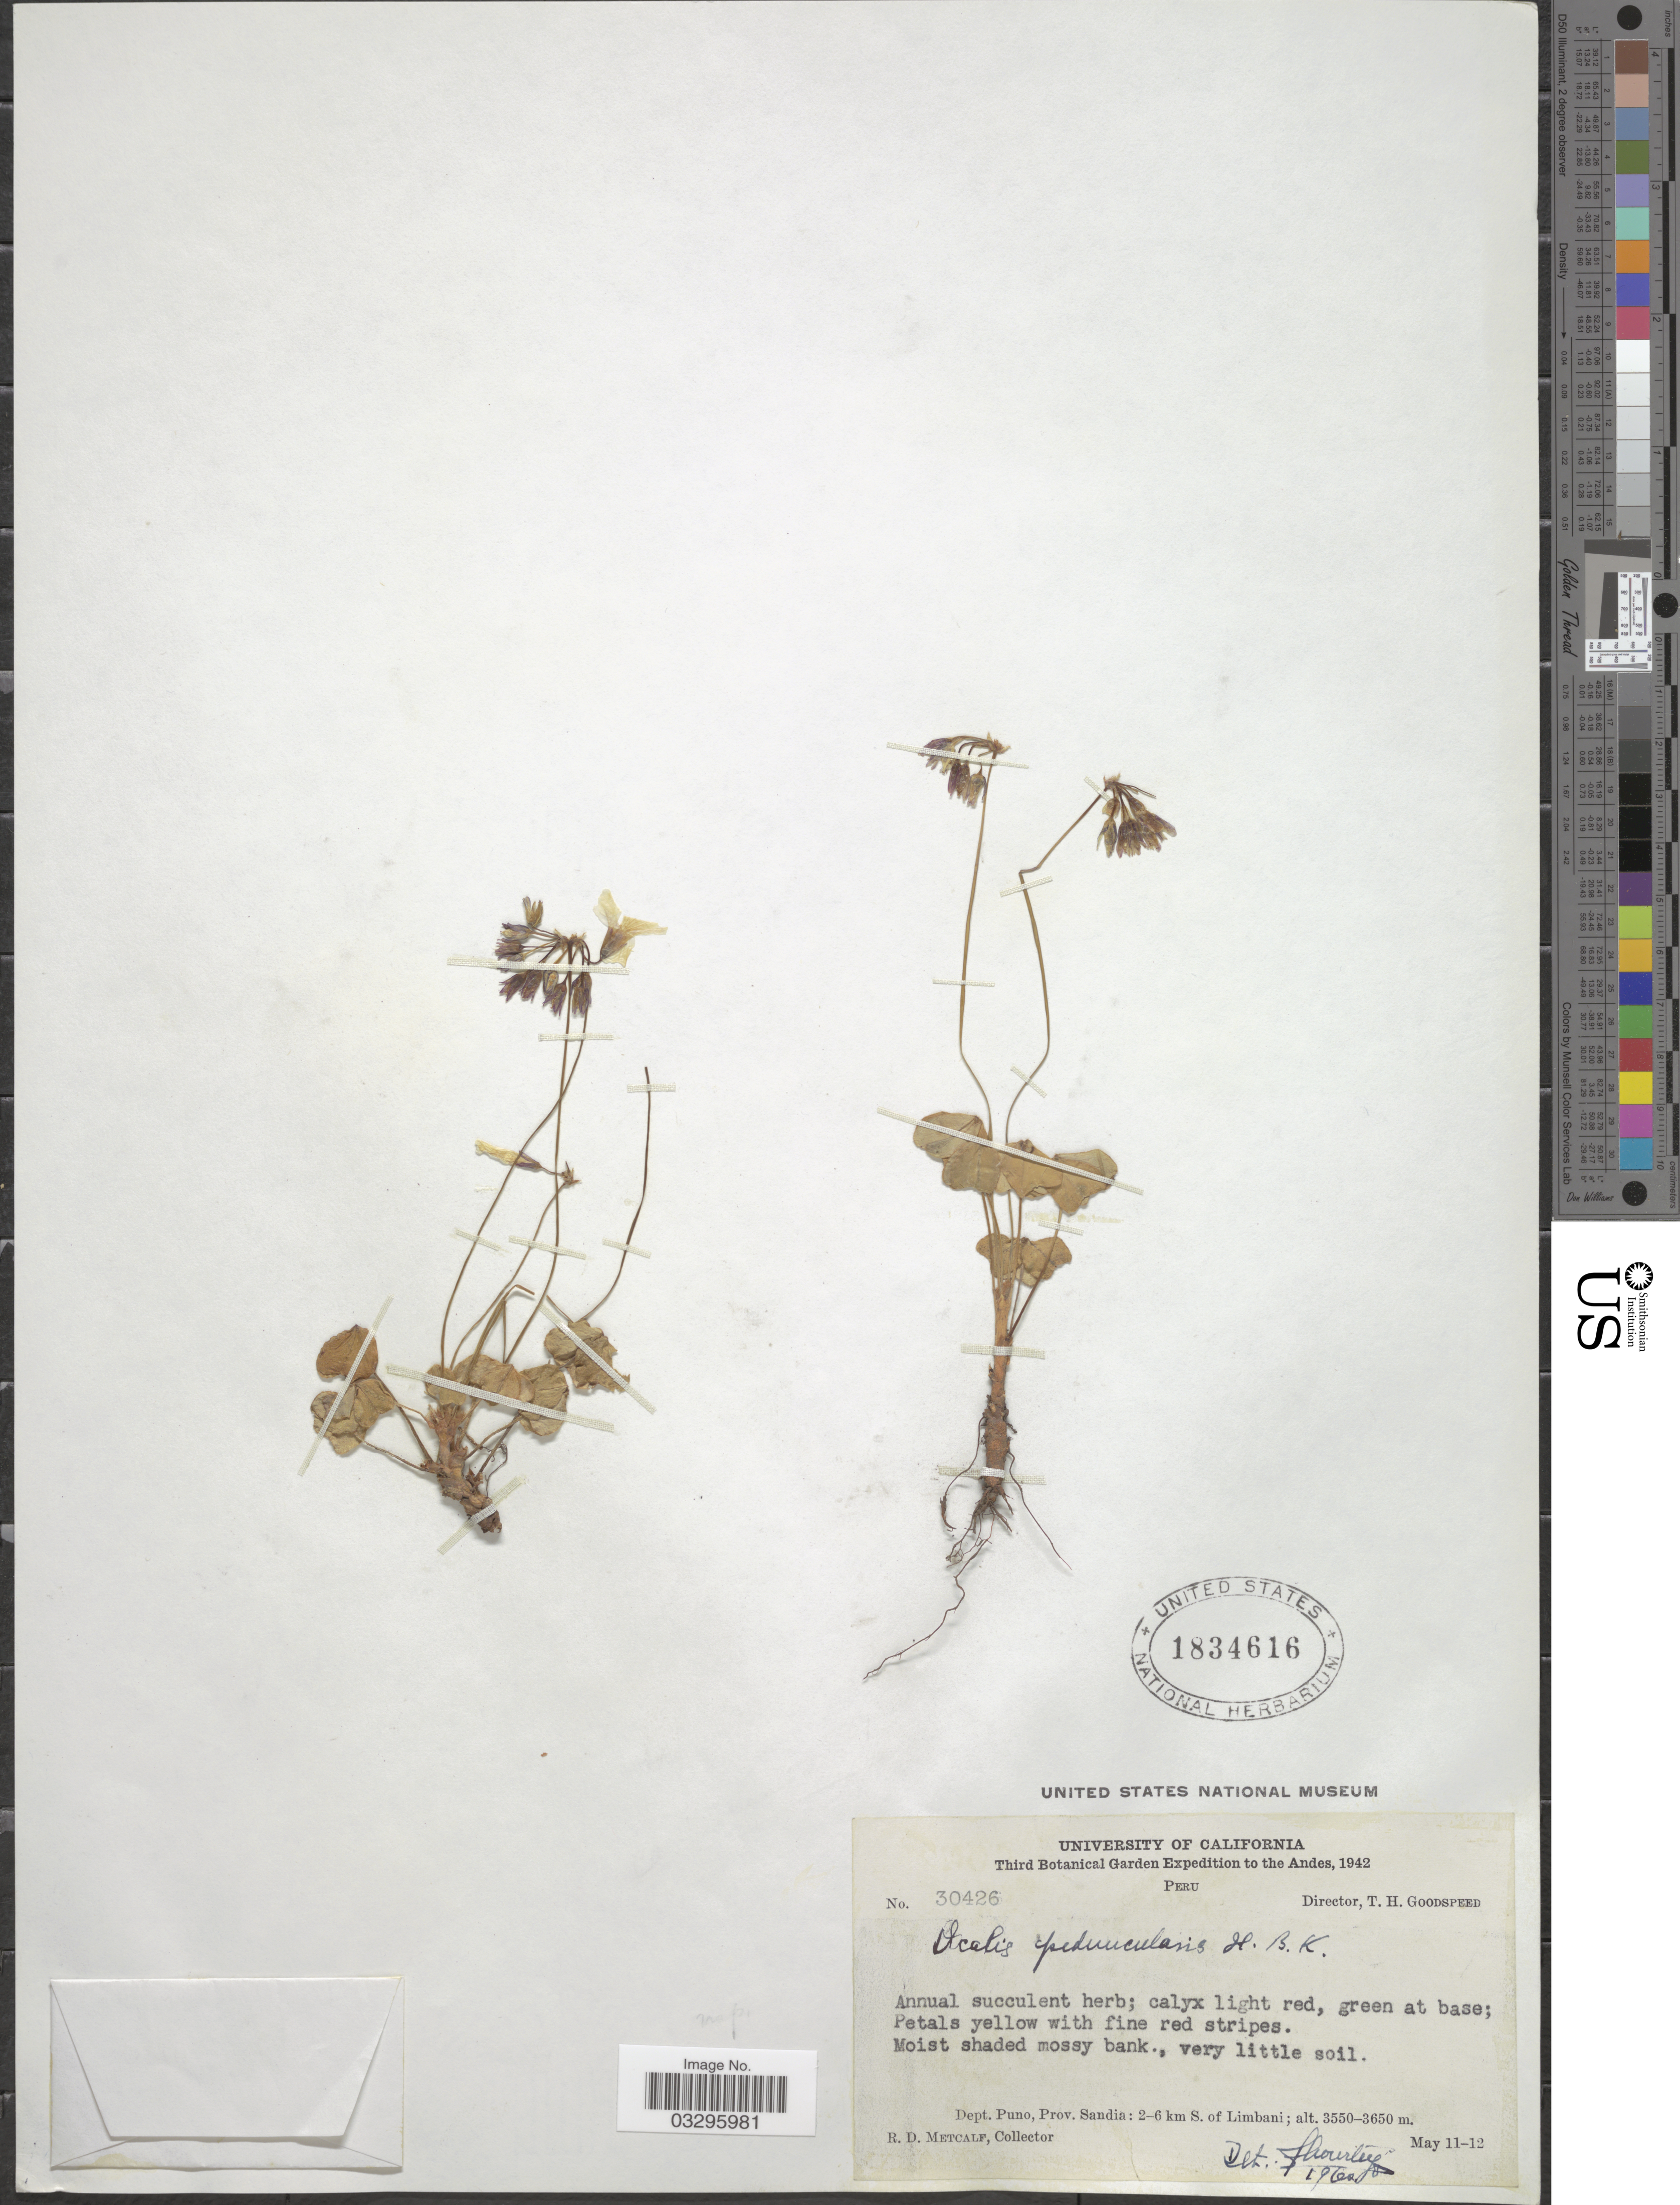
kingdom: Plantae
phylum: Tracheophyta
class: Magnoliopsida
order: Oxalidales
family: Oxalidaceae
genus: Oxalis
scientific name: Oxalis peduncularis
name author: Kunth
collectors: R. D. Metcalf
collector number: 30426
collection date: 1942-05-11/1942-05-12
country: Peru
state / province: Puno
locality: Dept. Puno, Prov. Sandia: 2-6 km S. of Limbani.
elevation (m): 3550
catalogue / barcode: US 1834616